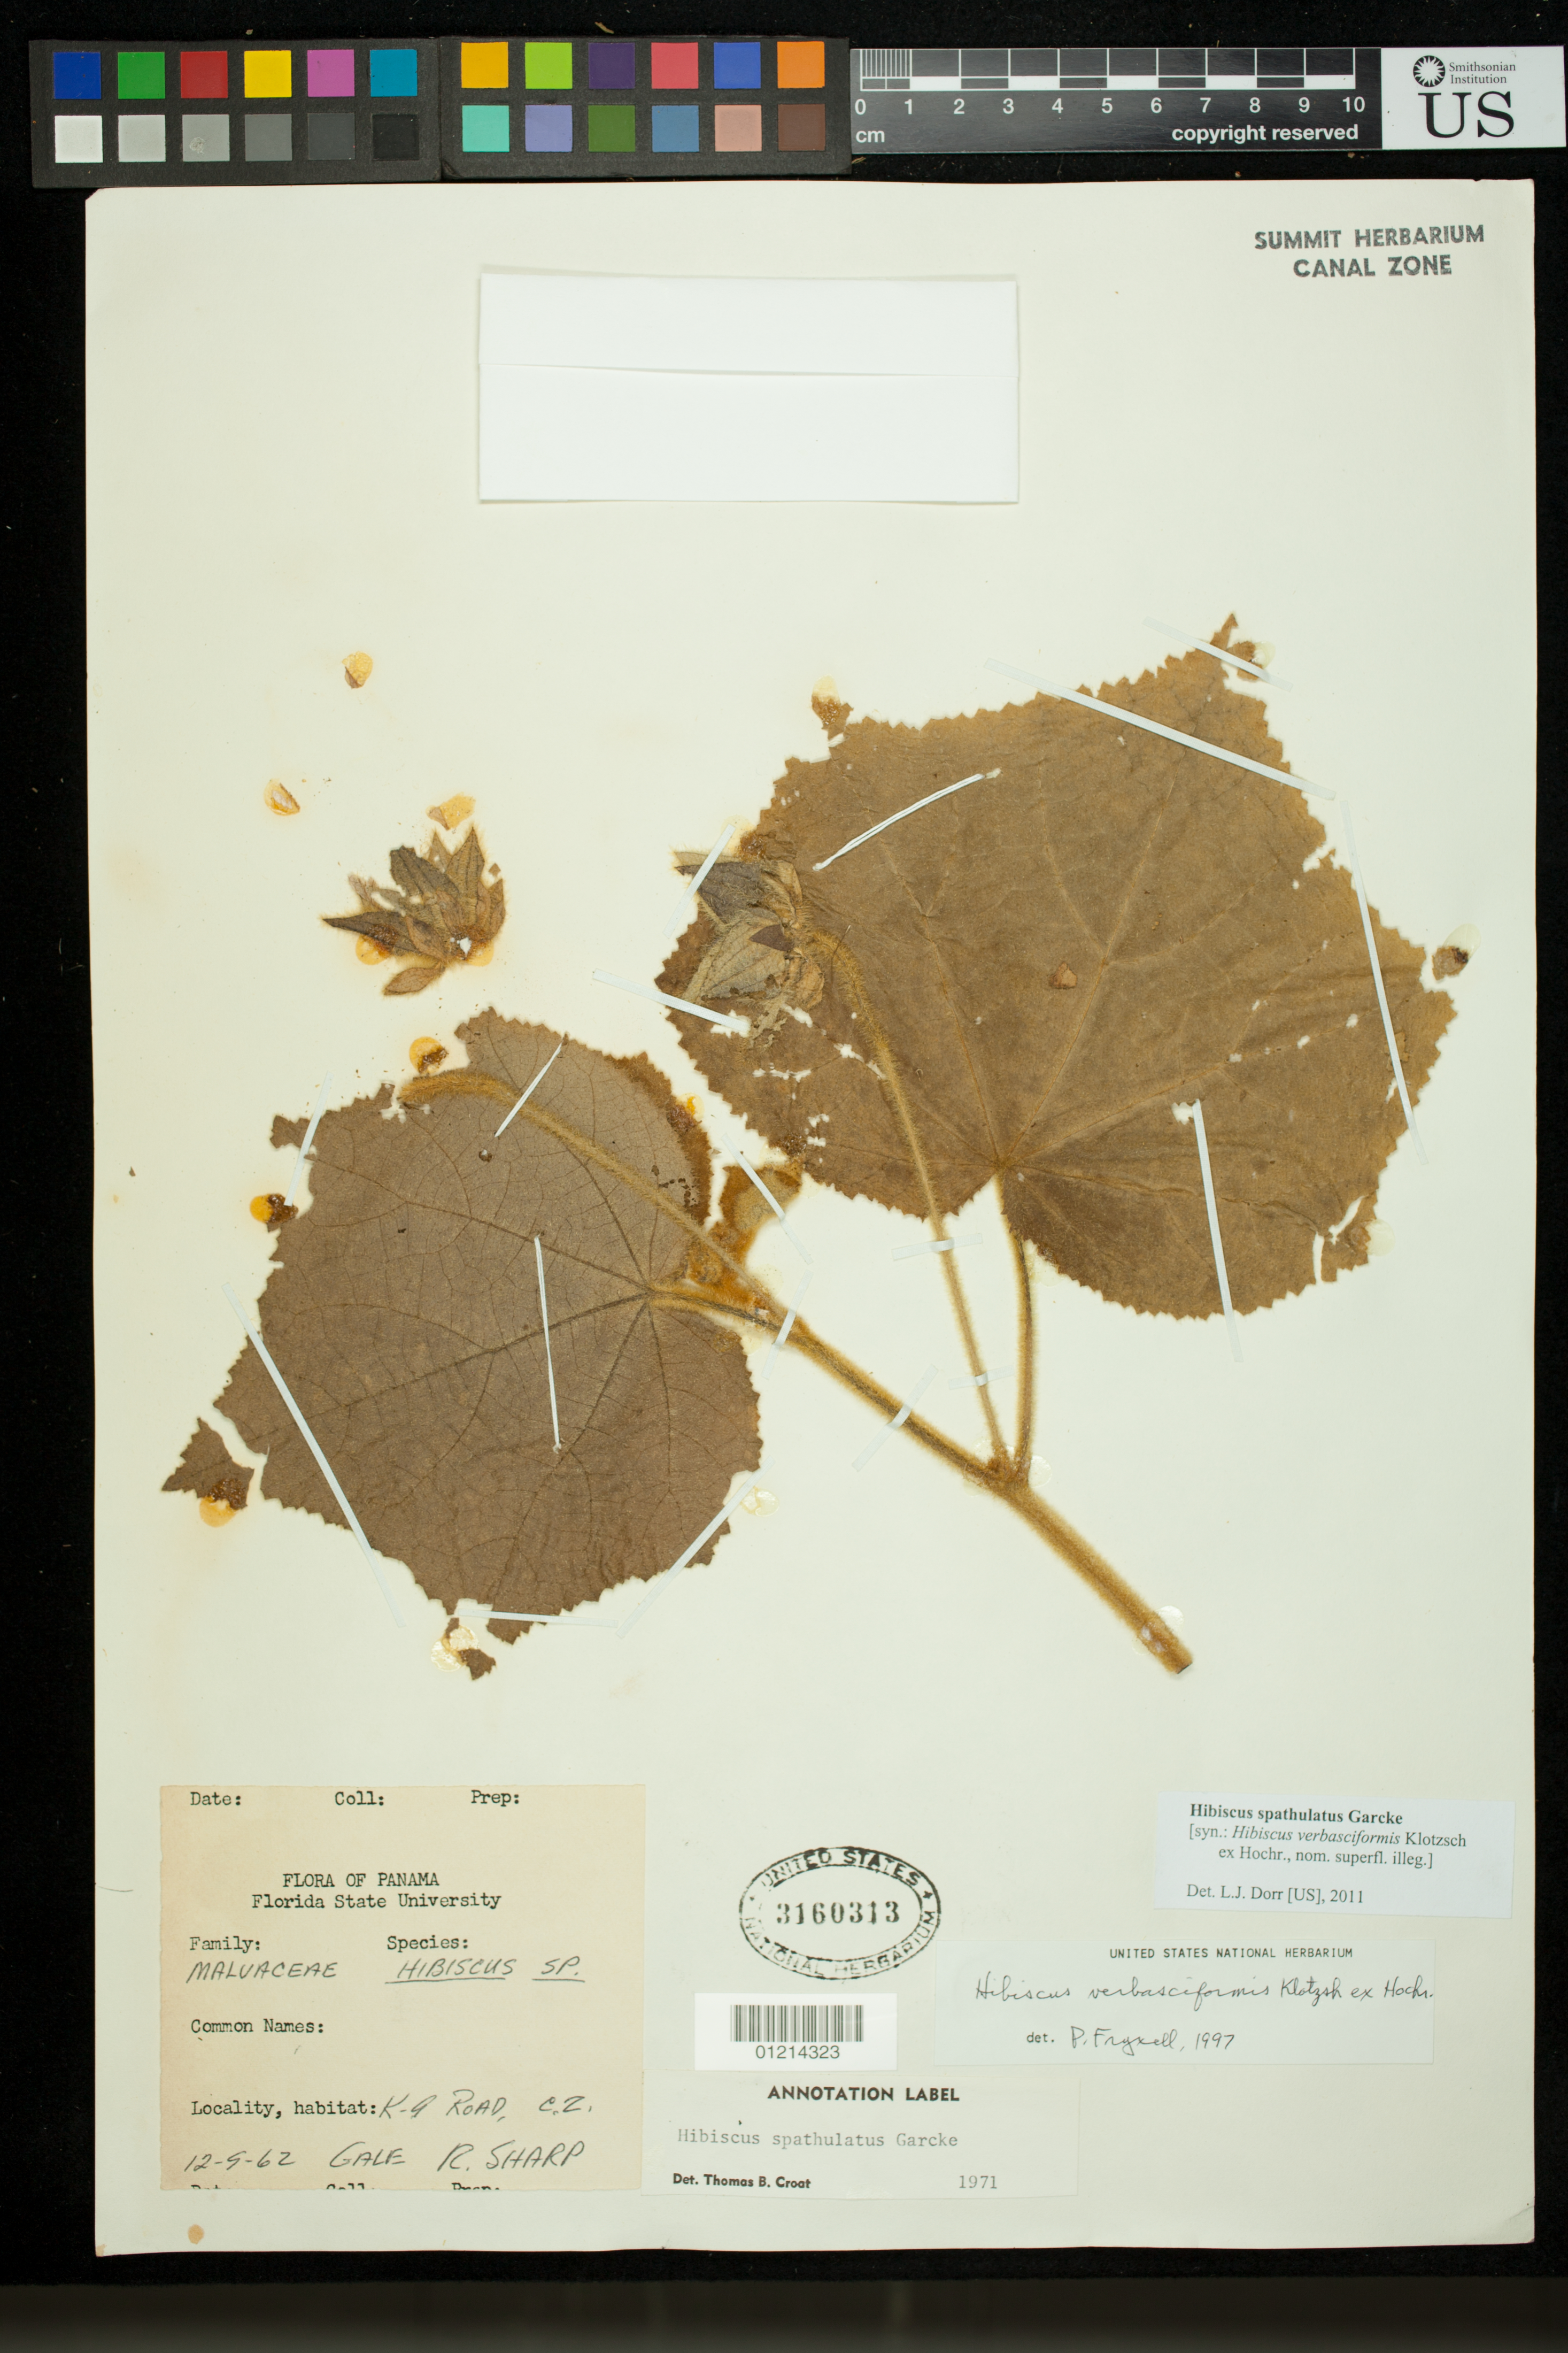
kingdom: Plantae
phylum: Tracheophyta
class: Magnoliopsida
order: Malvales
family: Malvaceae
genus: Hibiscus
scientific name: Hibiscus spathulatus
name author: Garcke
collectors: G. R. Sharp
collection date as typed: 12 Sep 1962 or 09 Dec 1962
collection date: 1962-09-12 or 1962-12-09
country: Panama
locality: K-9 Road, C.Z.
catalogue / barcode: US 3160313